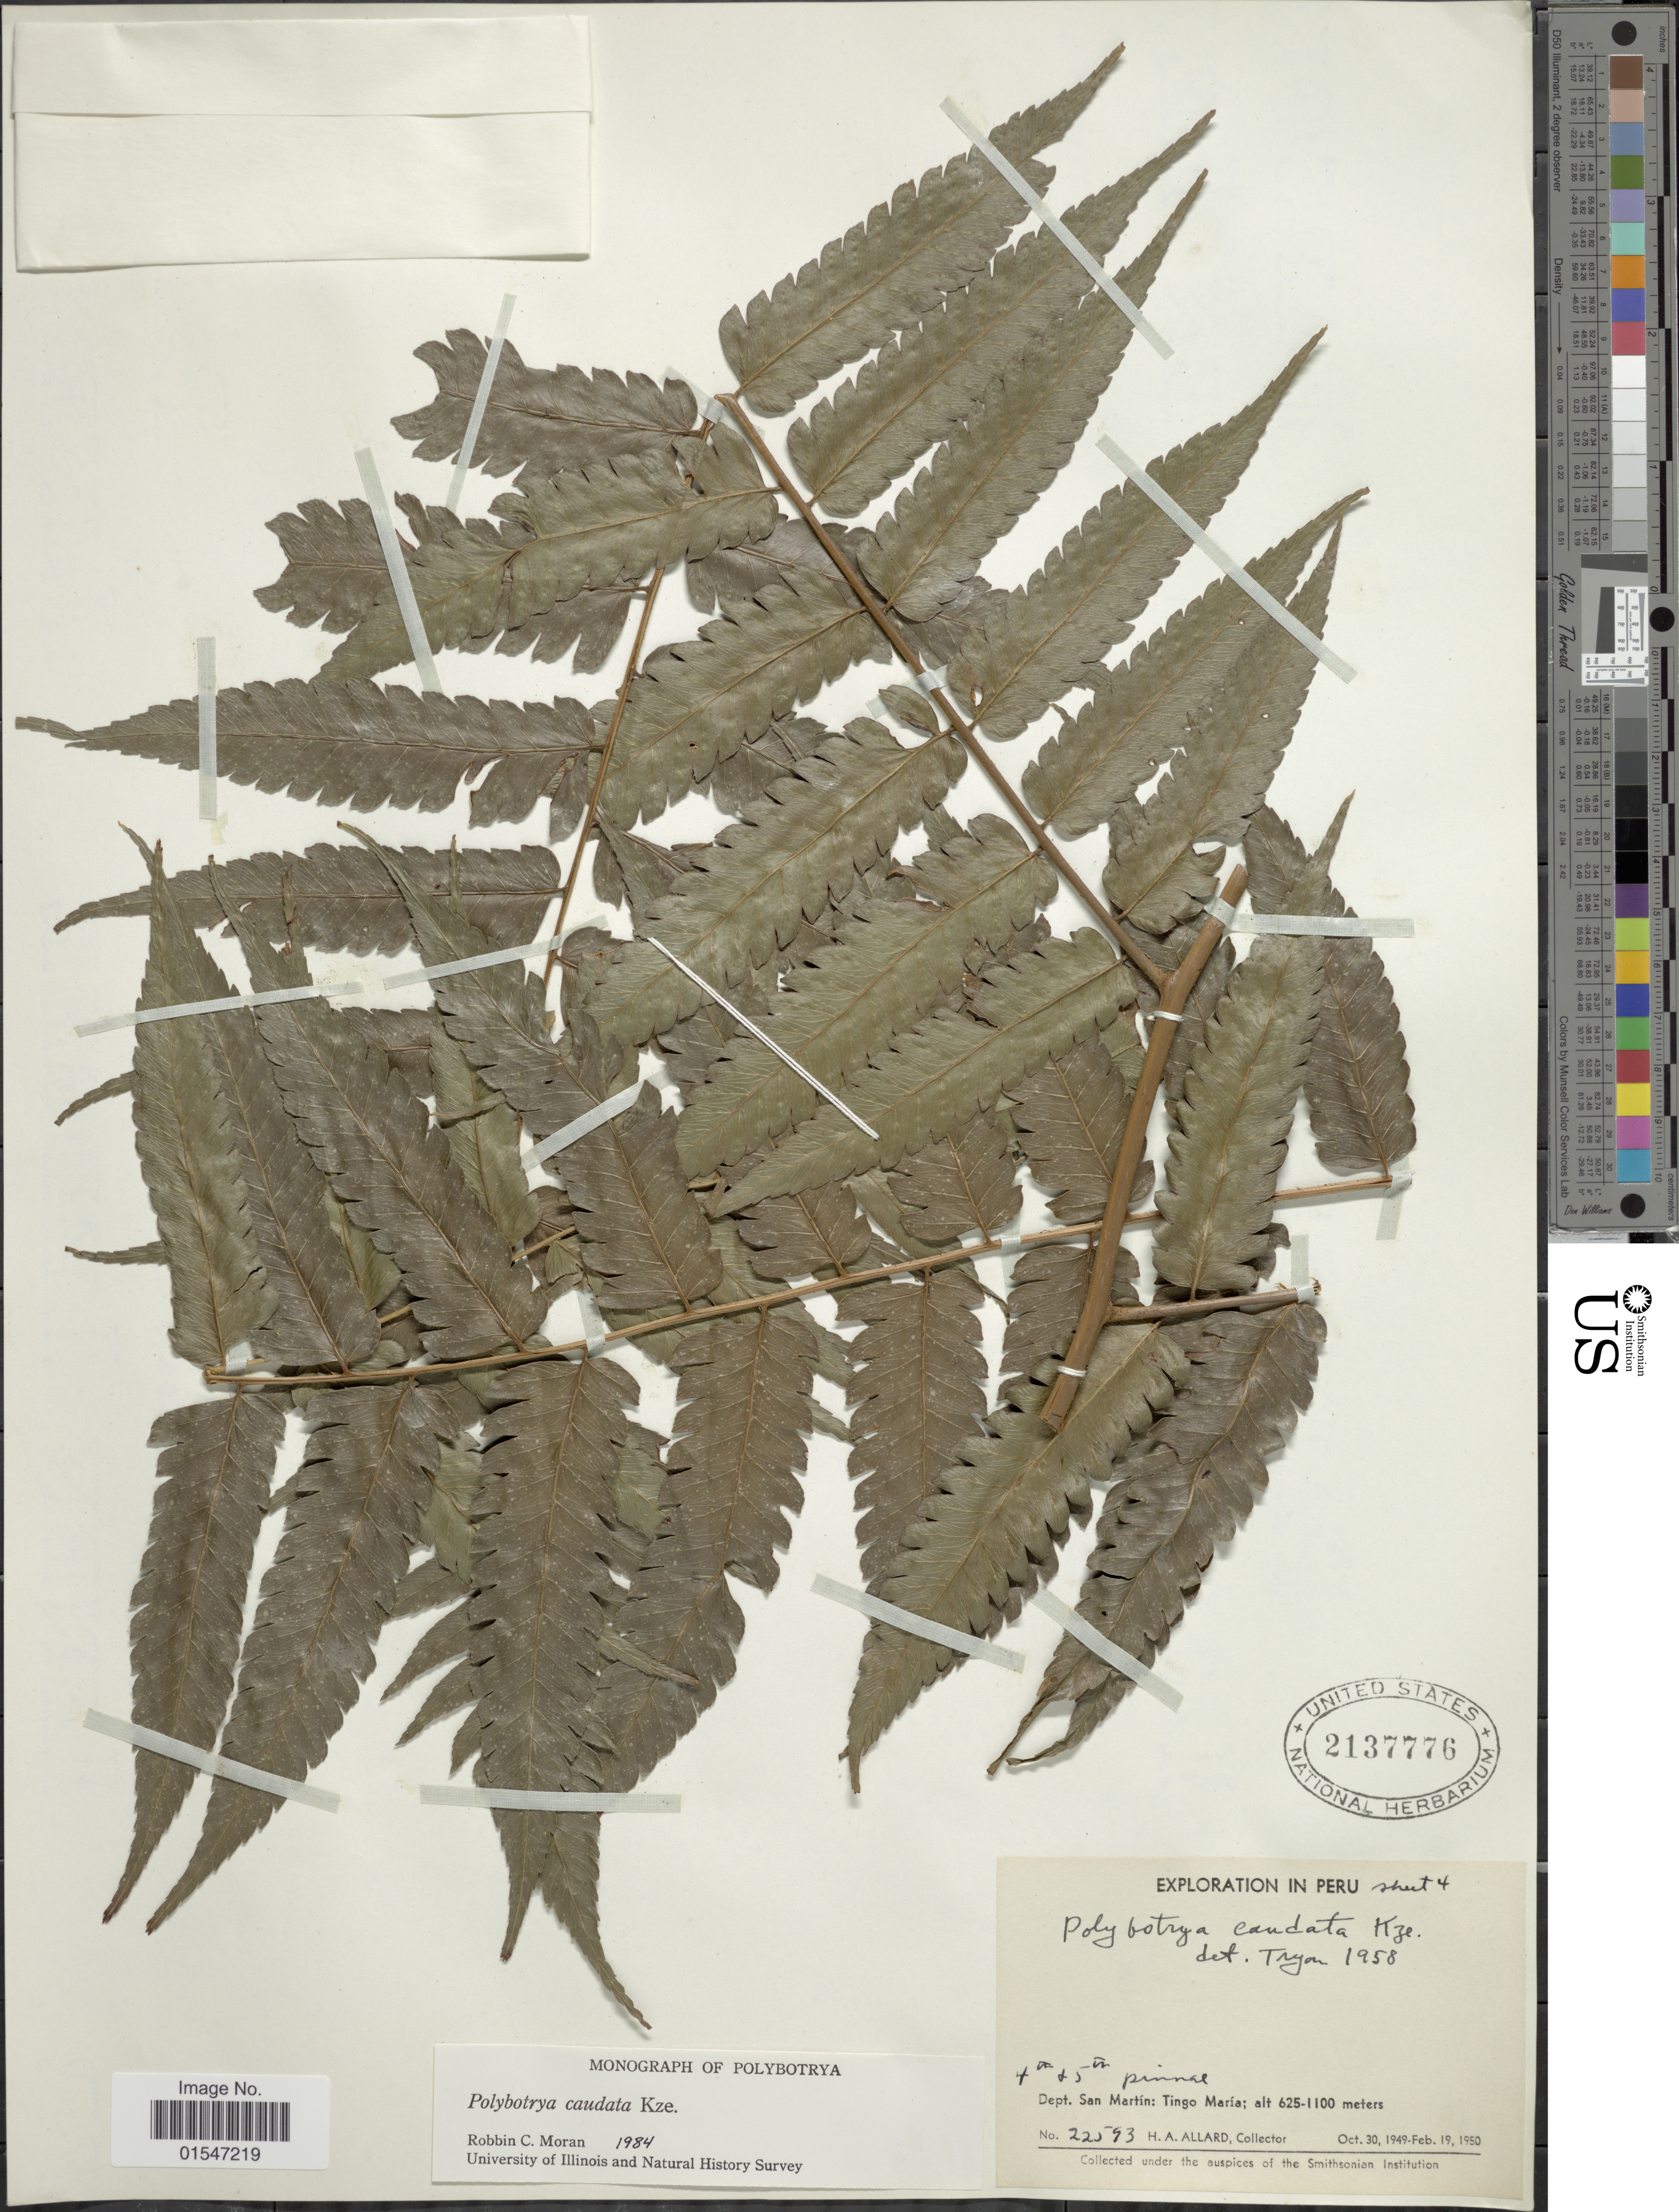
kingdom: Plantae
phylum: Tracheophyta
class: Polypodiopsida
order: Polypodiales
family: Dryopteridaceae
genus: Polybotrya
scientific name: Polybotrya caudata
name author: Kunze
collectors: H. A. Allard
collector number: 22593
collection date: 1949-10-30/1950-02-19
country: Peru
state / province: San Martín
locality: Tingo María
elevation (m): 625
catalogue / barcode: US 2137776